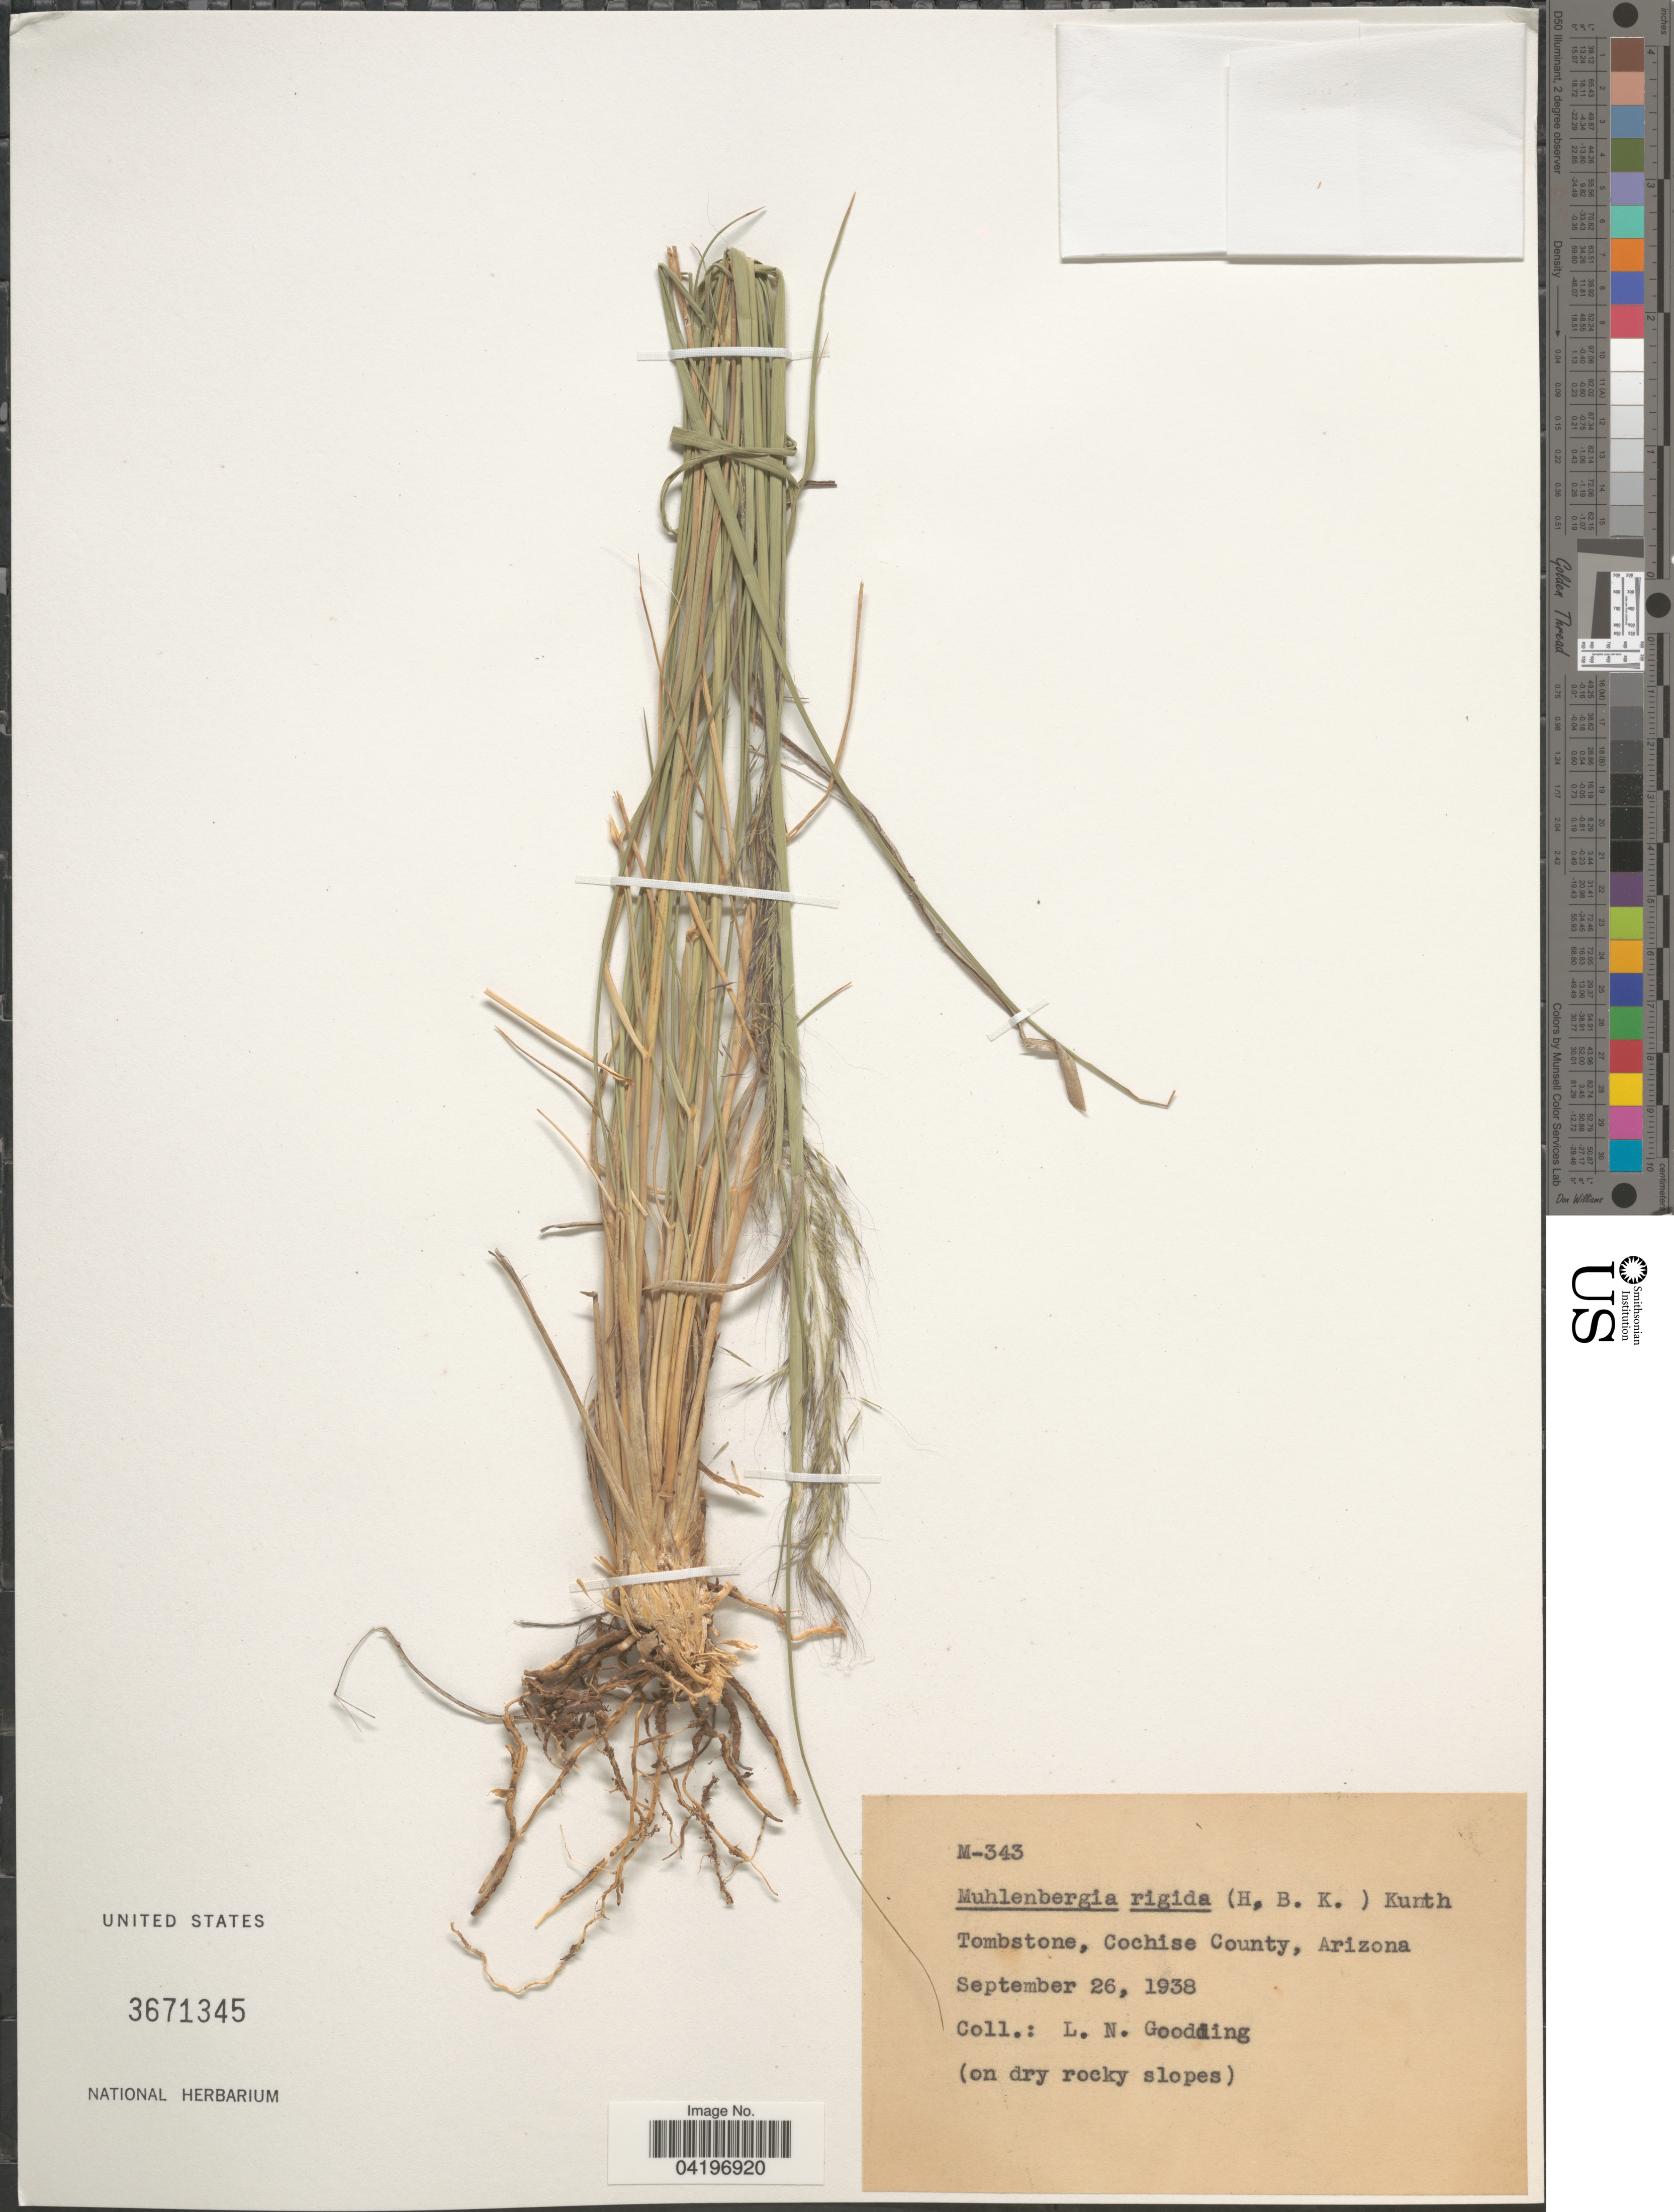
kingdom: Plantae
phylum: Tracheophyta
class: Liliopsida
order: Poales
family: Poaceae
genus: Muhlenbergia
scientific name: Muhlenbergia rigens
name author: (Benth.) Hitchc.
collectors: L. N. Goodding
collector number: M-343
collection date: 1938-09-26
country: United States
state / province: Arizona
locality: Tombstone, Cochise County.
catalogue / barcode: US 3671345